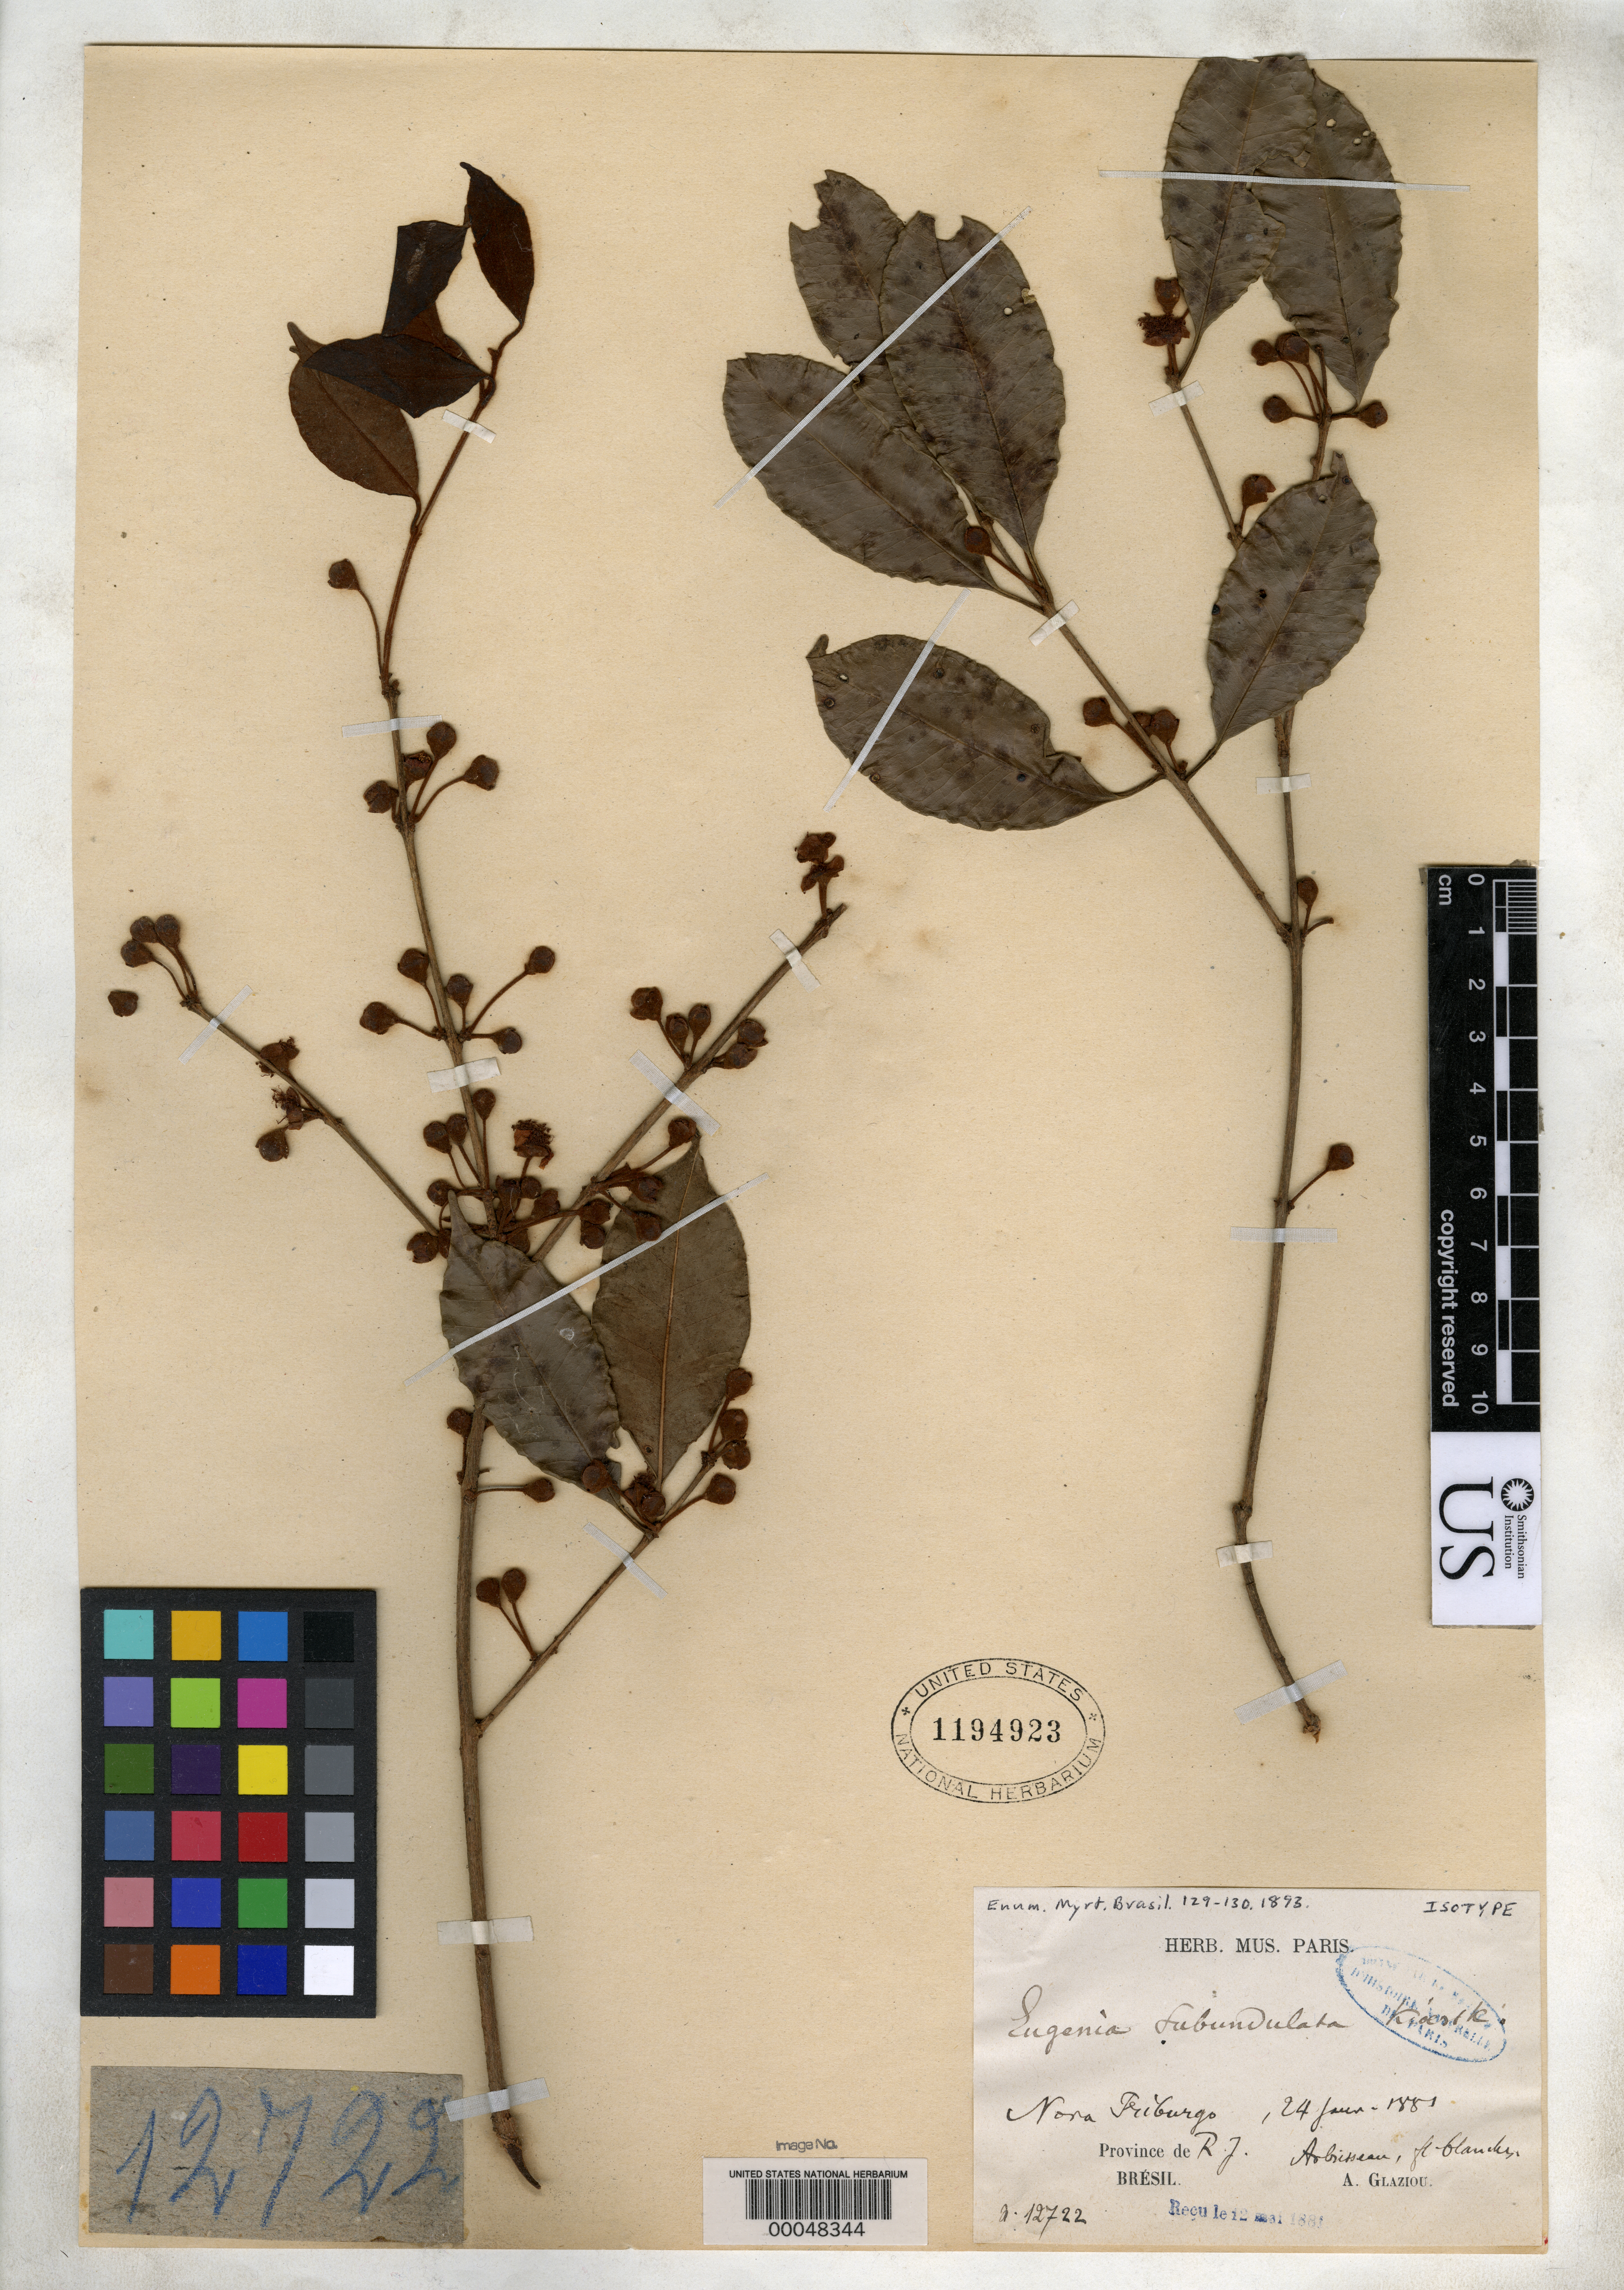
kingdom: Plantae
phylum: Tracheophyta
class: Magnoliopsida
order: Myrtales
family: Myrtaceae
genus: Eugenia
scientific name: Eugenia subundulata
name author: Kiaersk.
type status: Isotype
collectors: A. F. M. Glaziou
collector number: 12722 Herb. Glaz.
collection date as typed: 24 Jan 1881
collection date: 1881-01-24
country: Brazil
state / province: Rio de Janeiro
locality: Novo Friburgo.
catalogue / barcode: US 1194923